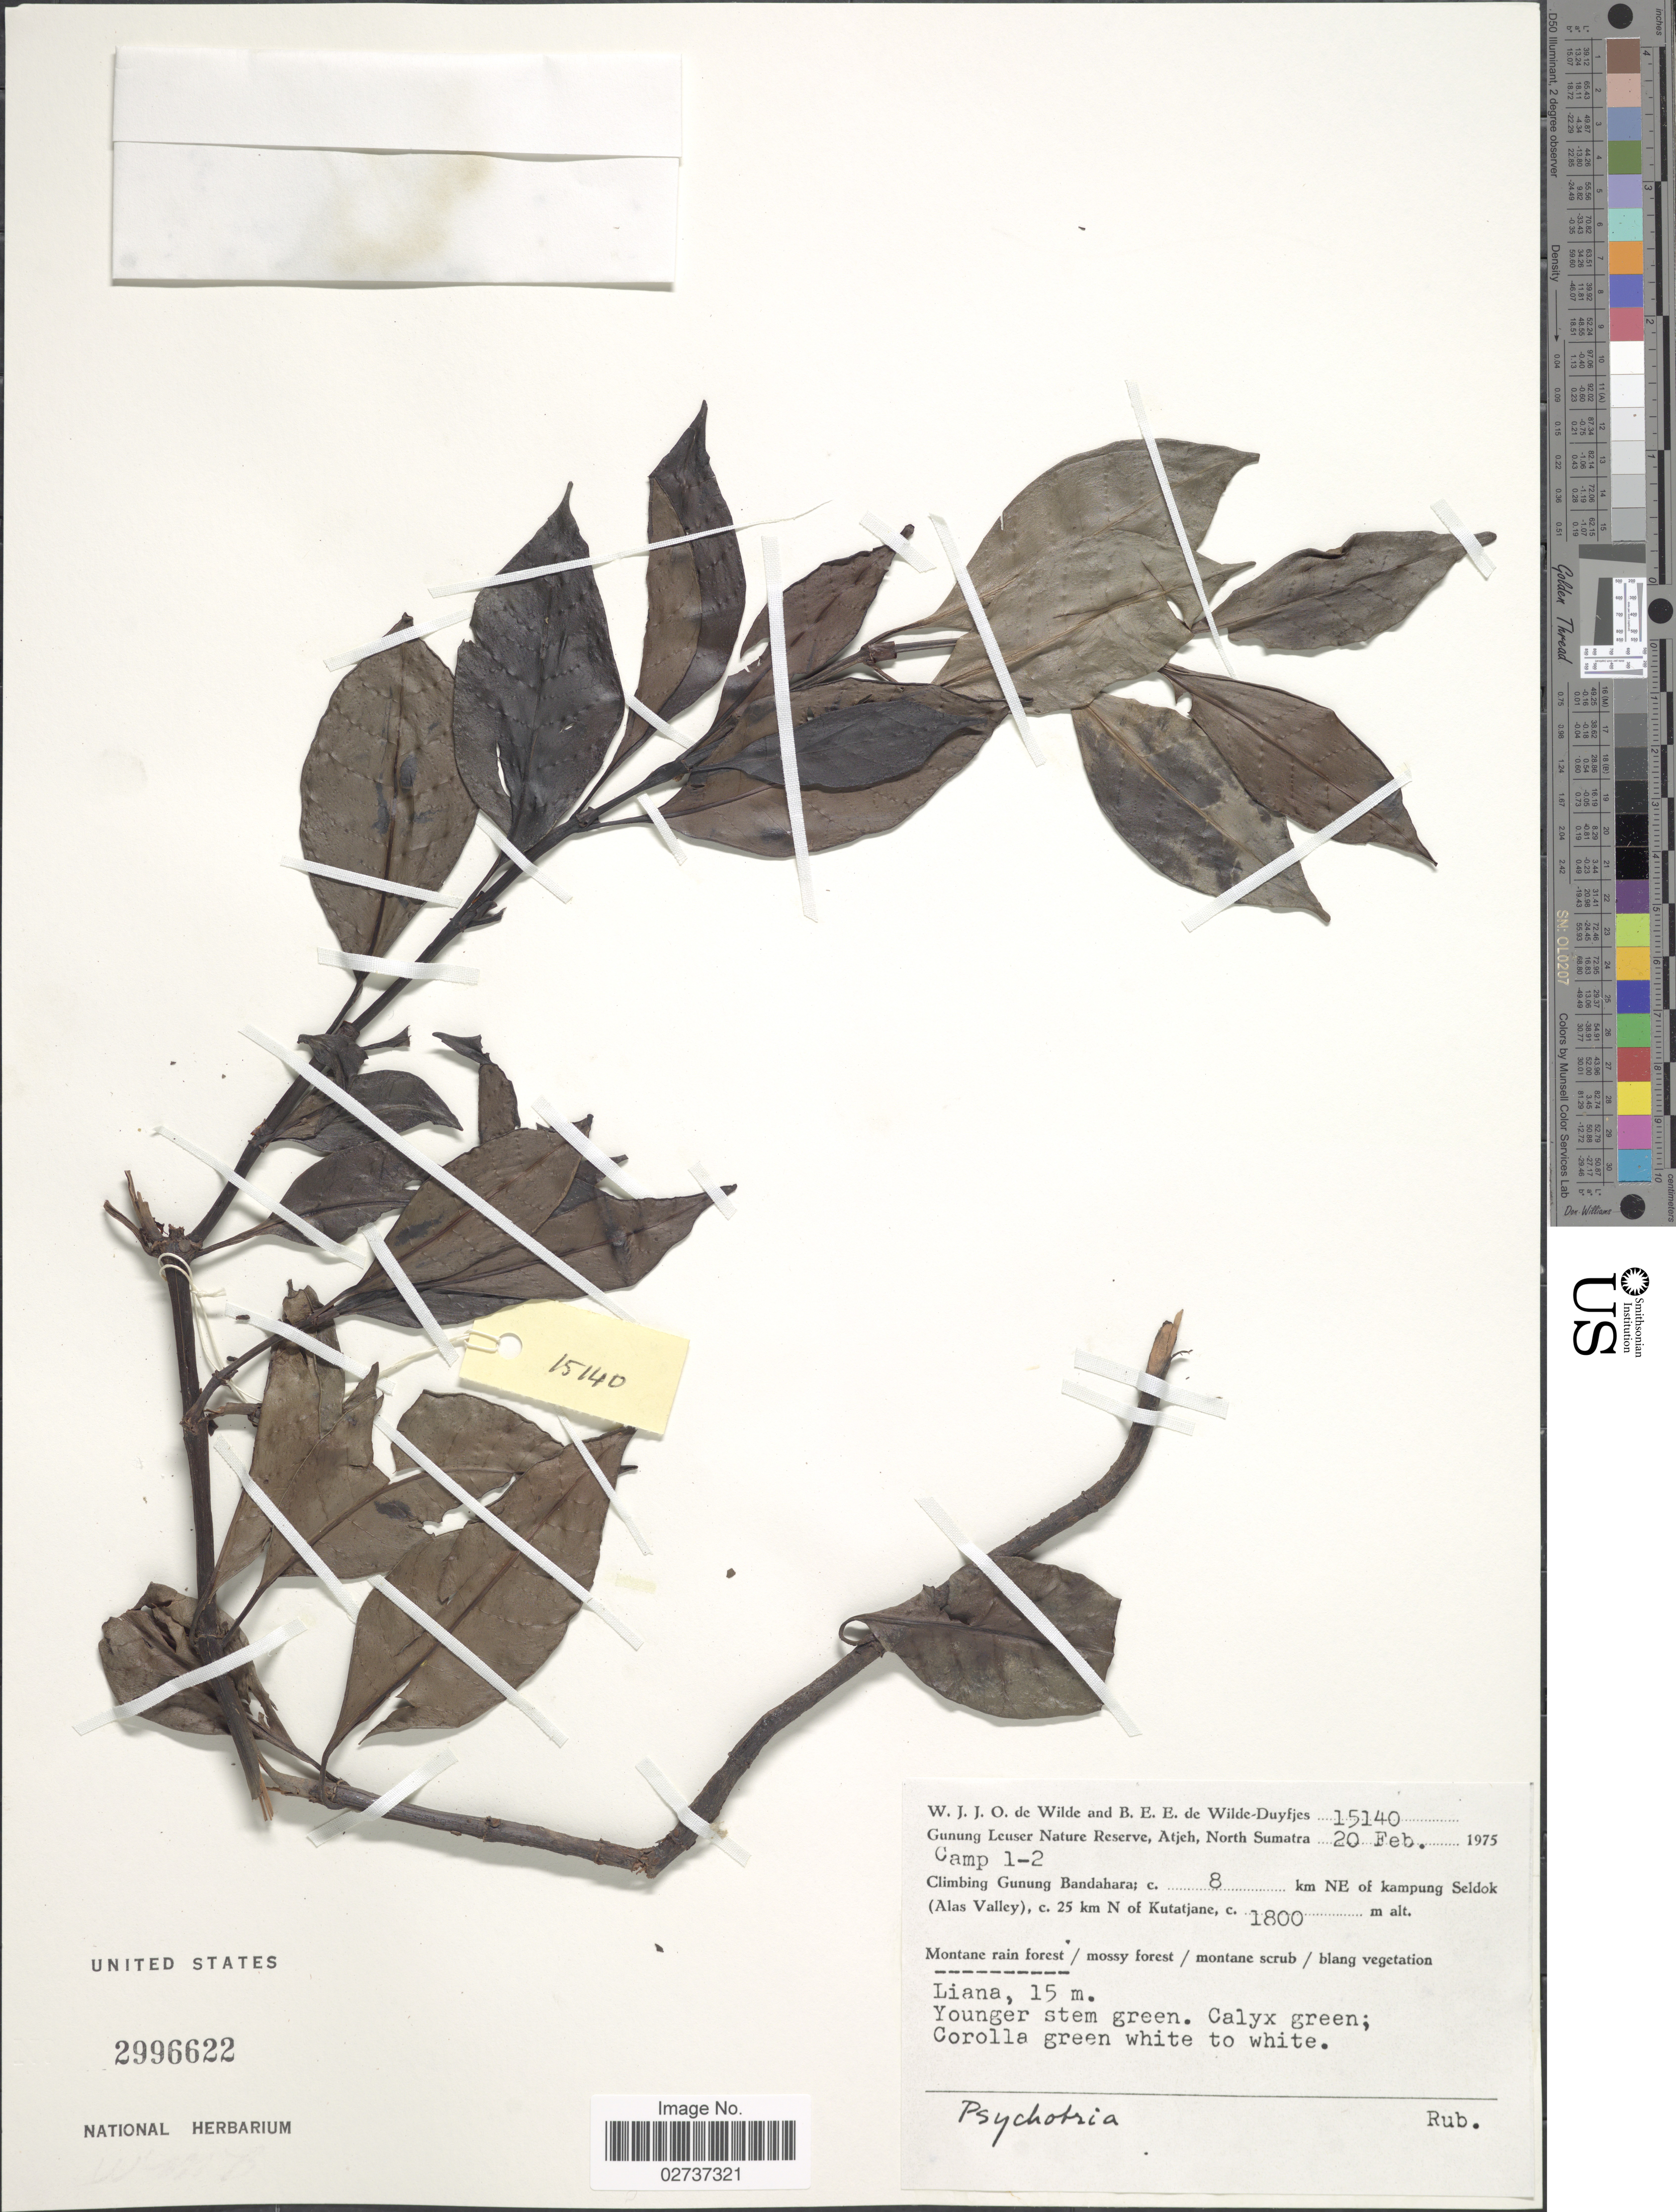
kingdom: Plantae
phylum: Tracheophyta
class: Magnoliopsida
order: Gentianales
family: Rubiaceae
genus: Psychotria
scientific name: Psychotria sp.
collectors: W. J. de Wilde & B. E. de Wilde-Duyfjes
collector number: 15140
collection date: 1975-02-20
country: Indonesia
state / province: Sumatra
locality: Gunung Leuser Nature Reserve, Atjeh, North Sumatra. Camp 1- 2. Climbing Gunung Bandahara; c. 8 km NE of kampung Seldok (Alas Valley), c. 25 km N of Kutatjane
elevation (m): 1800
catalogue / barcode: US 2996622